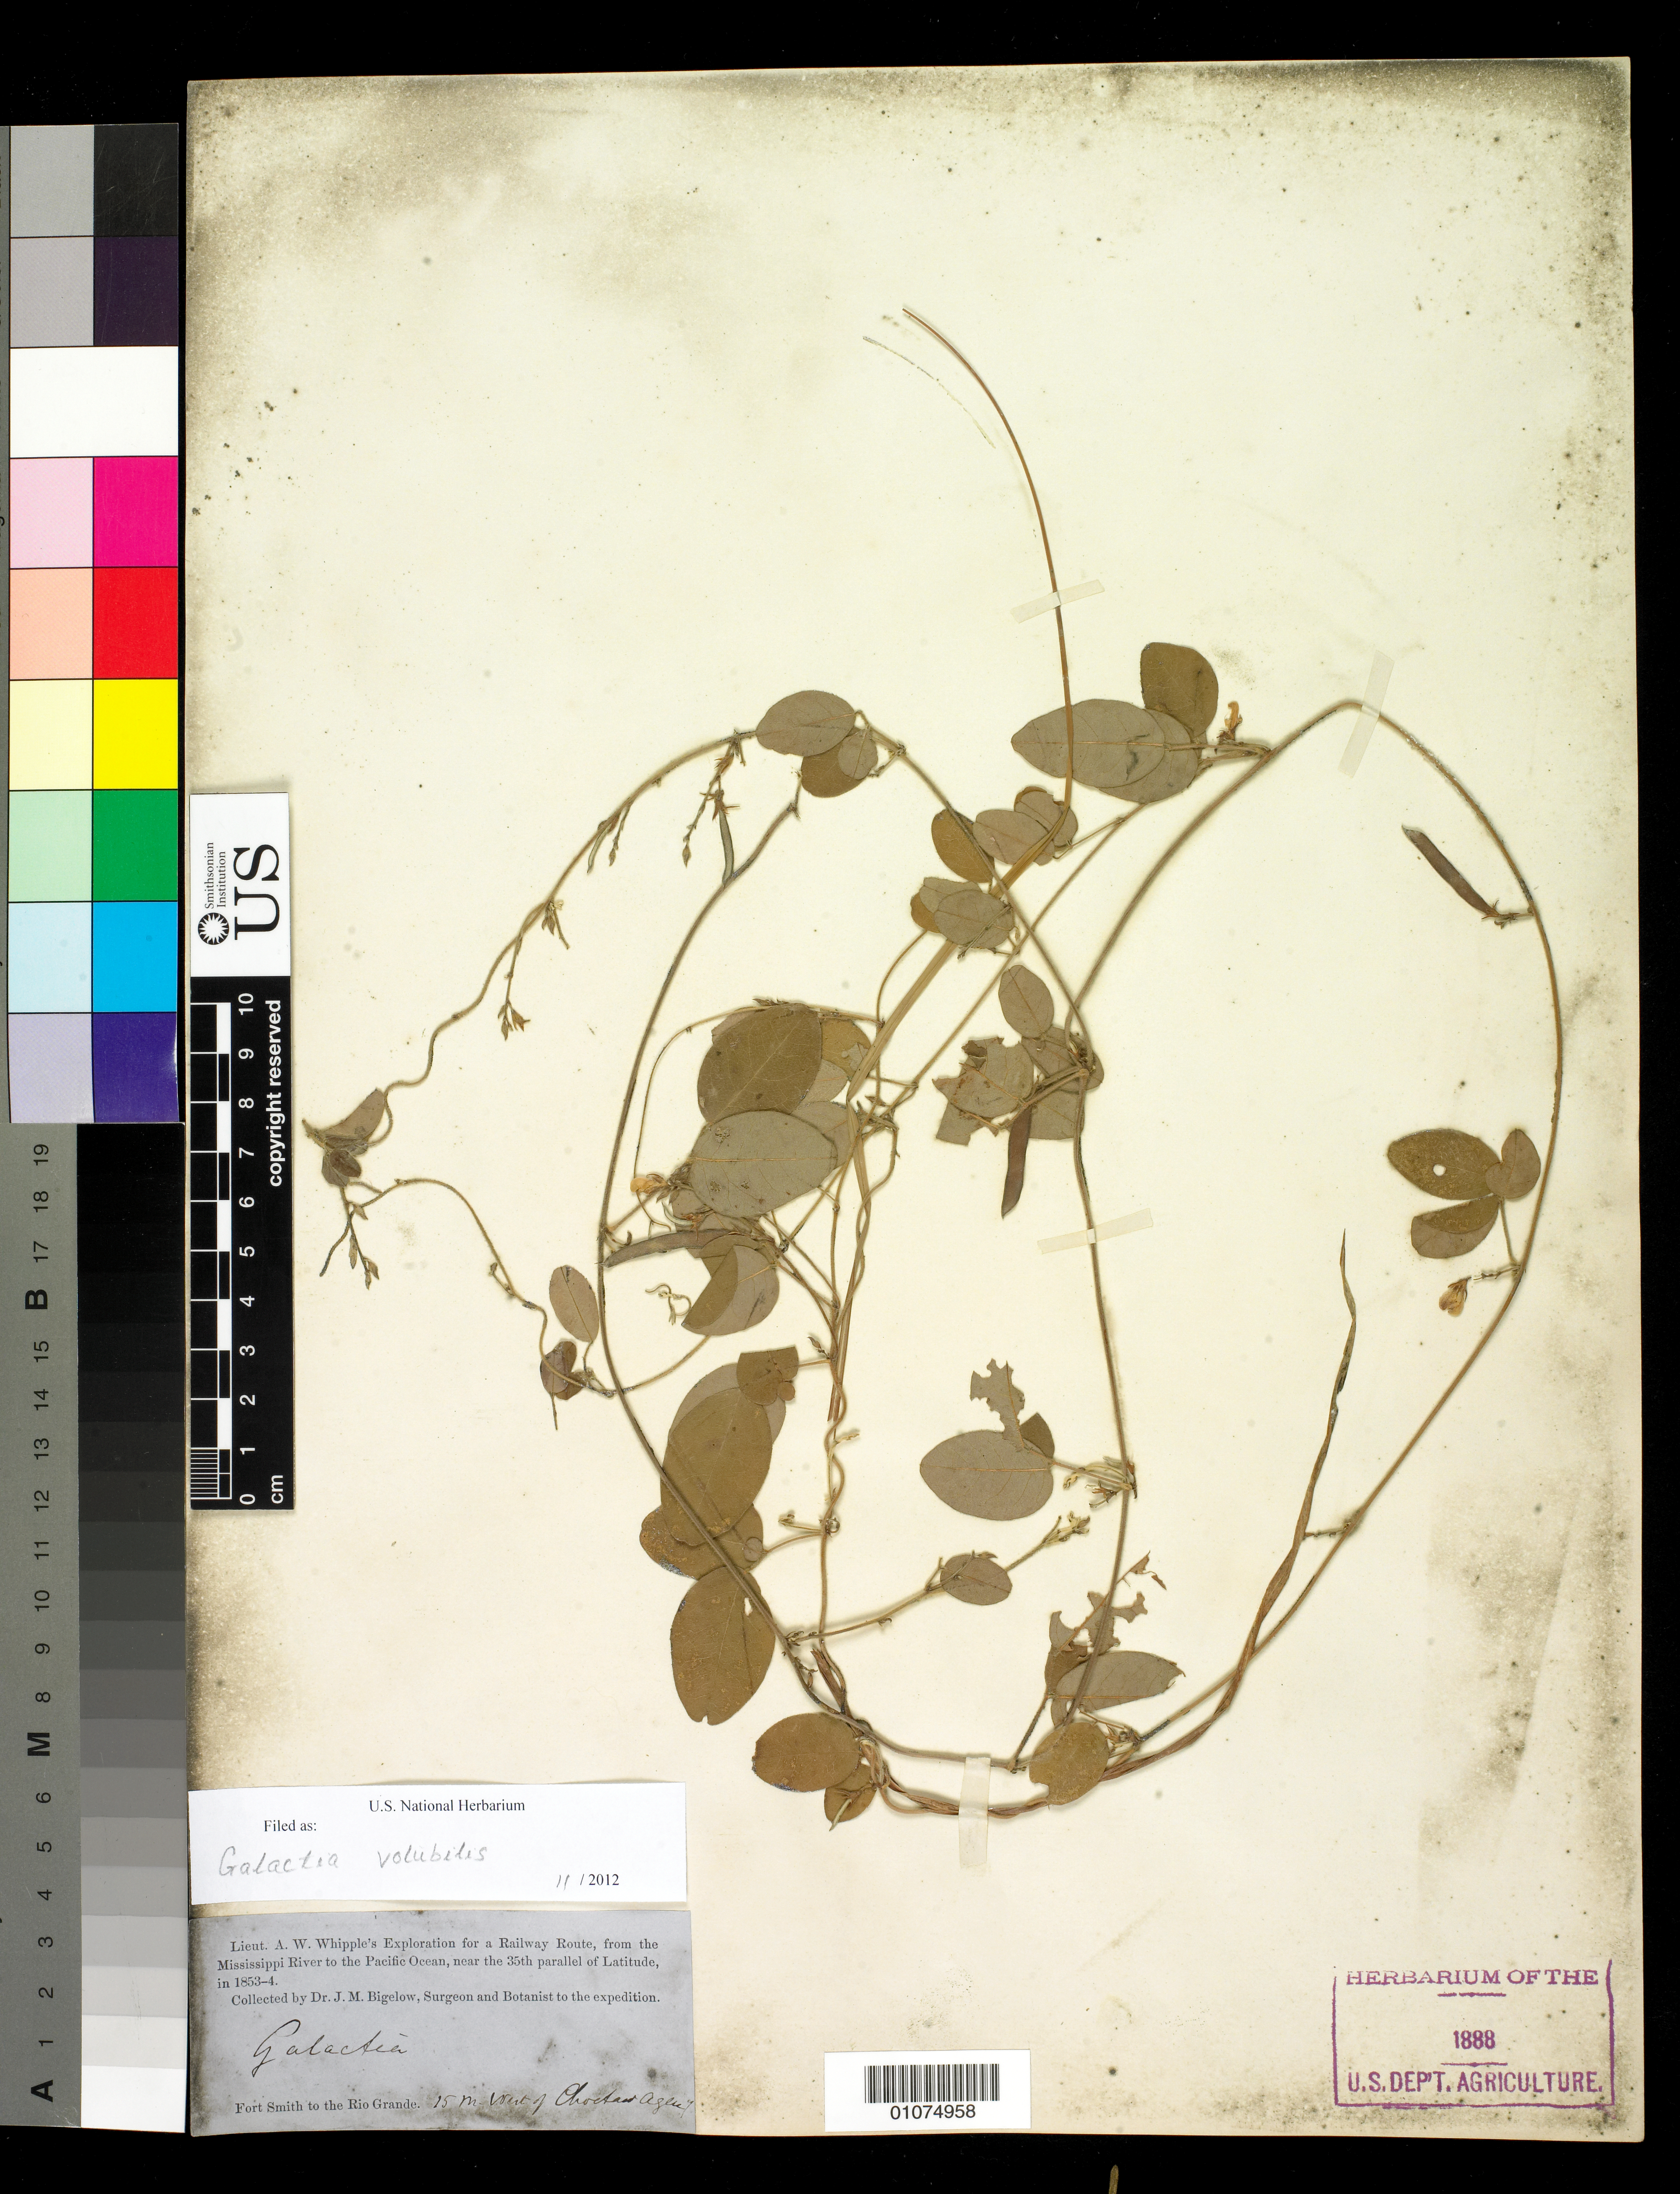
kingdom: Plantae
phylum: Tracheophyta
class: Magnoliopsida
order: Fabales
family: Fabaceae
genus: Galactia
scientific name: Galactia volubilis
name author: (L.) Britton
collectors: J. M. Bigelow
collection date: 1853/1854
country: United States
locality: Fort Smith to the Rio Grande.